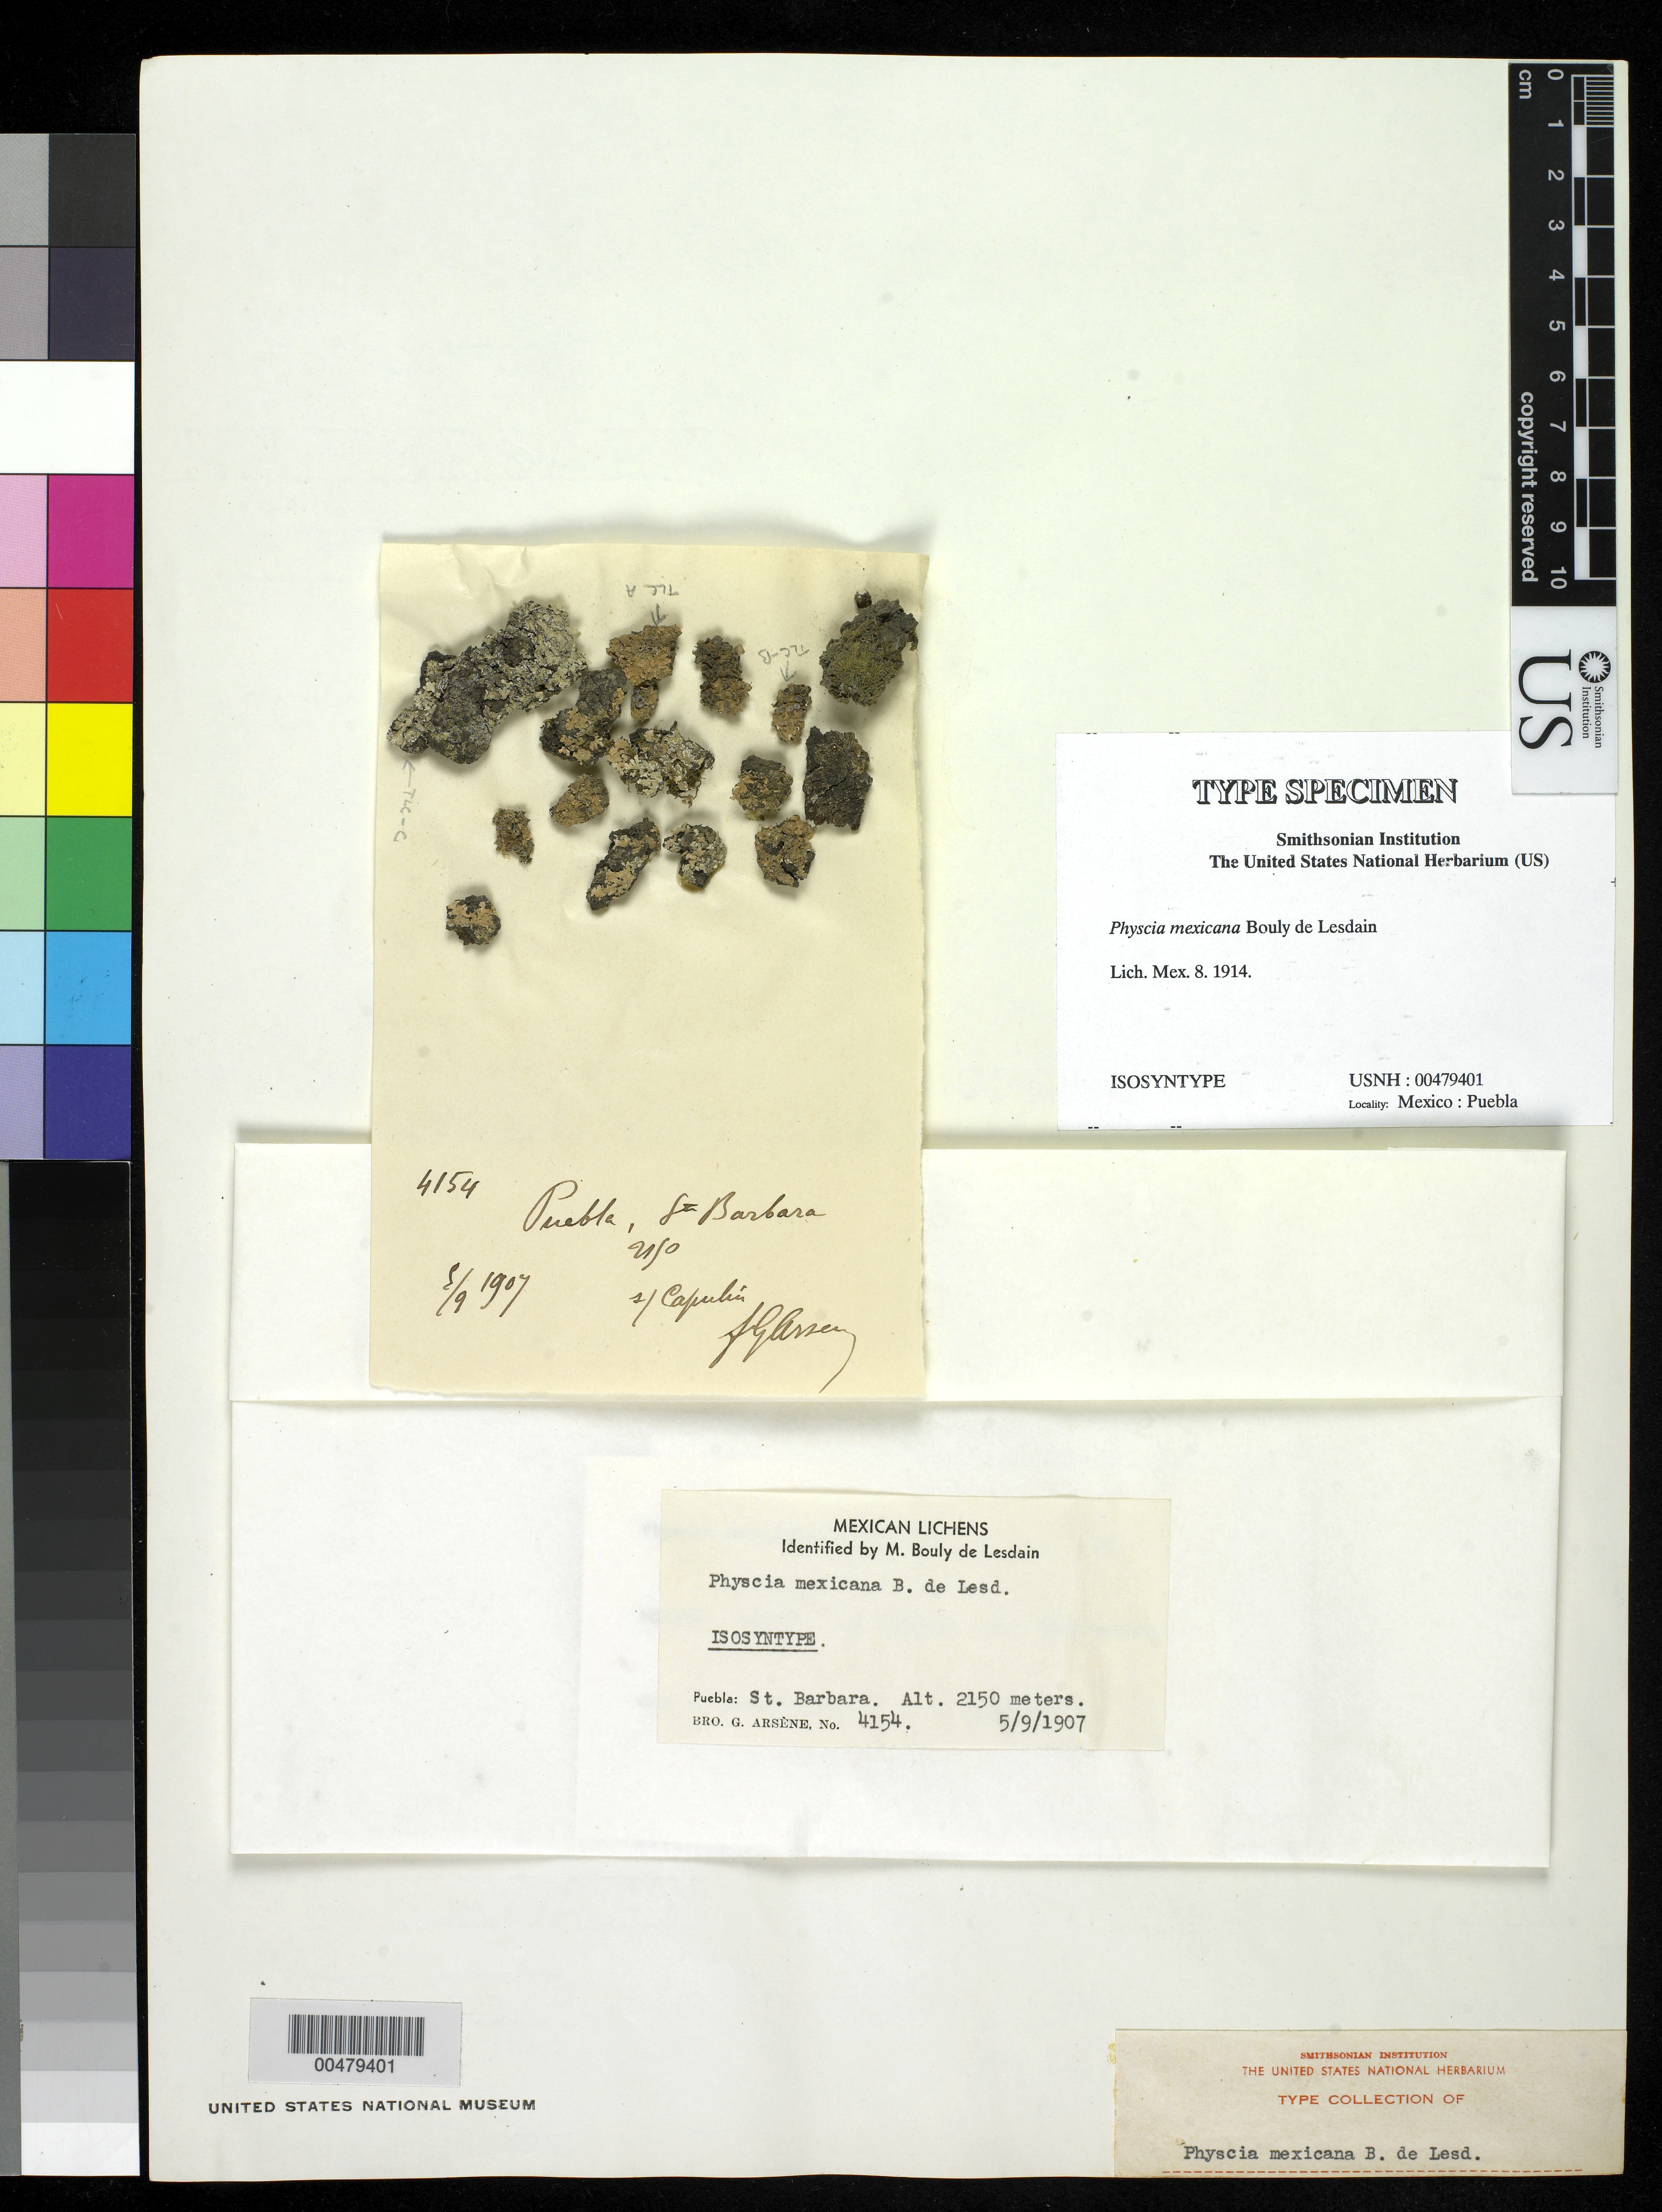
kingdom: Fungi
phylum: Ascomycota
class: Lecanoromycetes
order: Caliciales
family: Physciaceae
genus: Physcia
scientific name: Physcia mexicana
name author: B. de Lesd.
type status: Isosyntype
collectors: Bro. G. Arsène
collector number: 4154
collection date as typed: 05 Sep 1907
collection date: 1907-09-05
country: Mexico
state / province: Puebla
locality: Santa Barbara.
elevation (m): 2150